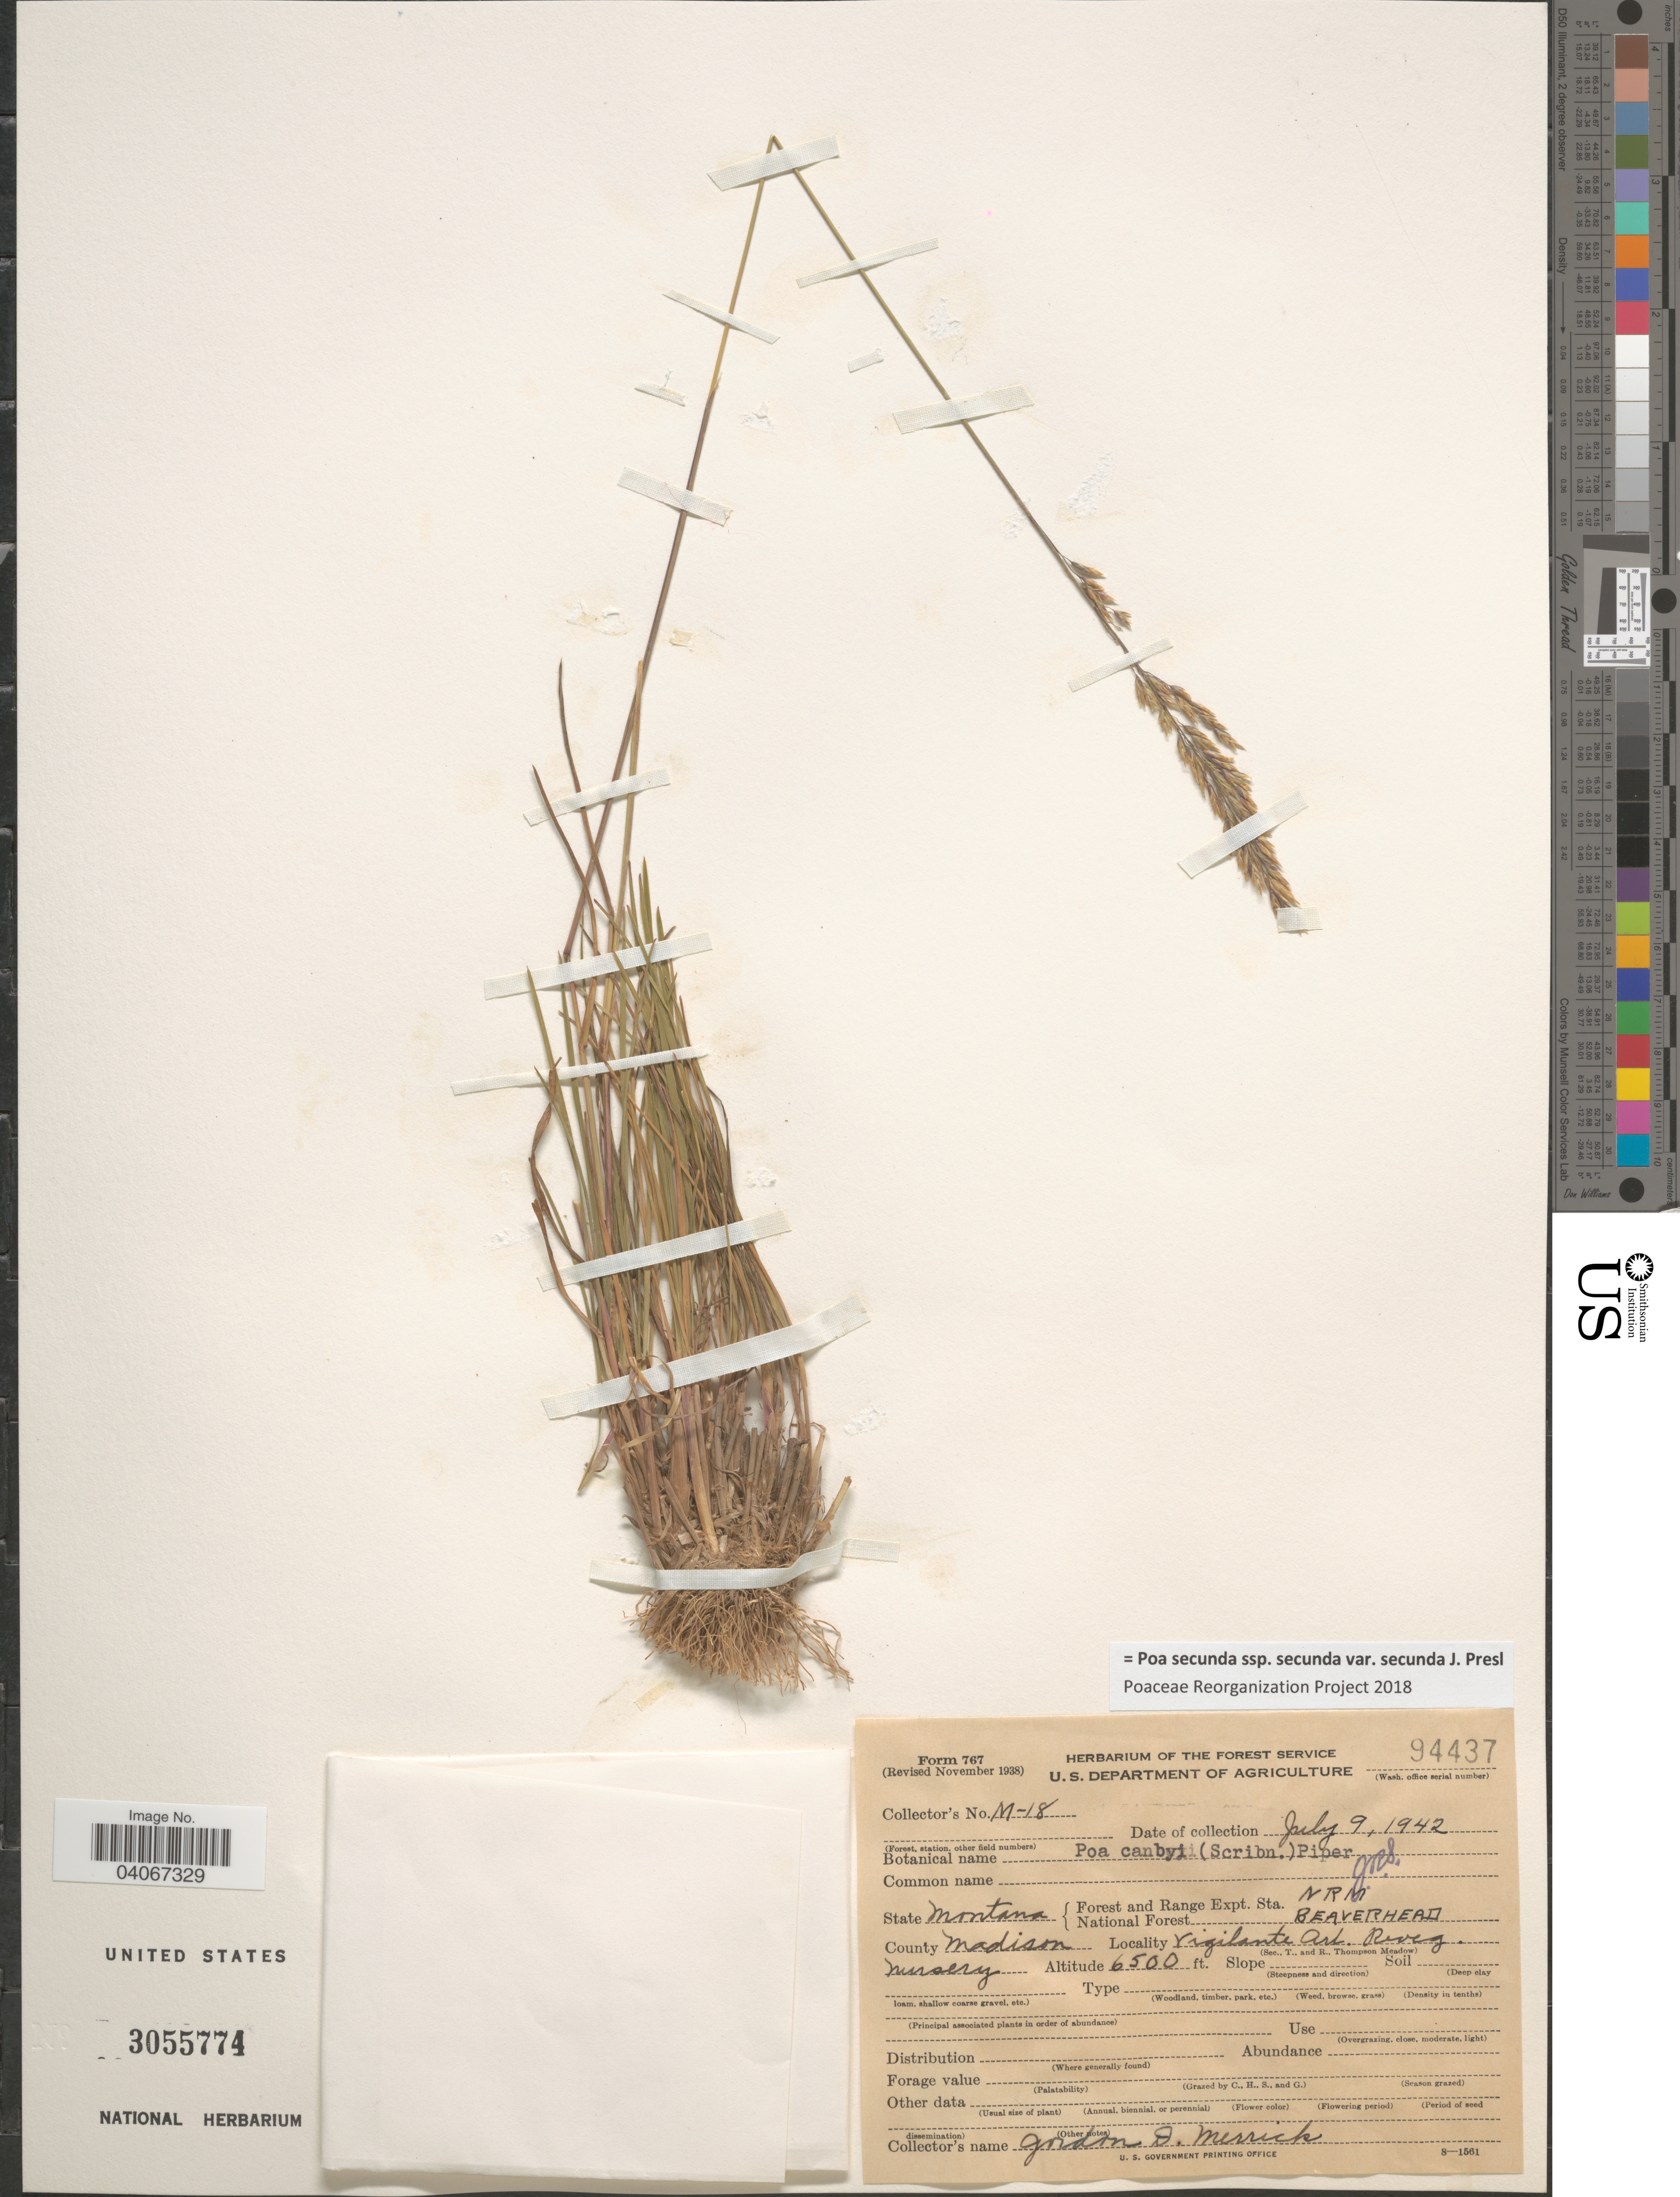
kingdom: Plantae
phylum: Tracheophyta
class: Liliopsida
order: Poales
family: Poaceae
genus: Poa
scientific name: Poa secunda subsp. secunda var. secunda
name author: J. Presl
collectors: G. Merrick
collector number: M-18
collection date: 1942-07-09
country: United States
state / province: Montana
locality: Forest and Range Expt. Sta. National Forest NRM Beaverhead. County Madison. Vigilante Art. Reveg. Nursery.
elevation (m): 1981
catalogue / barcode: US 3055774